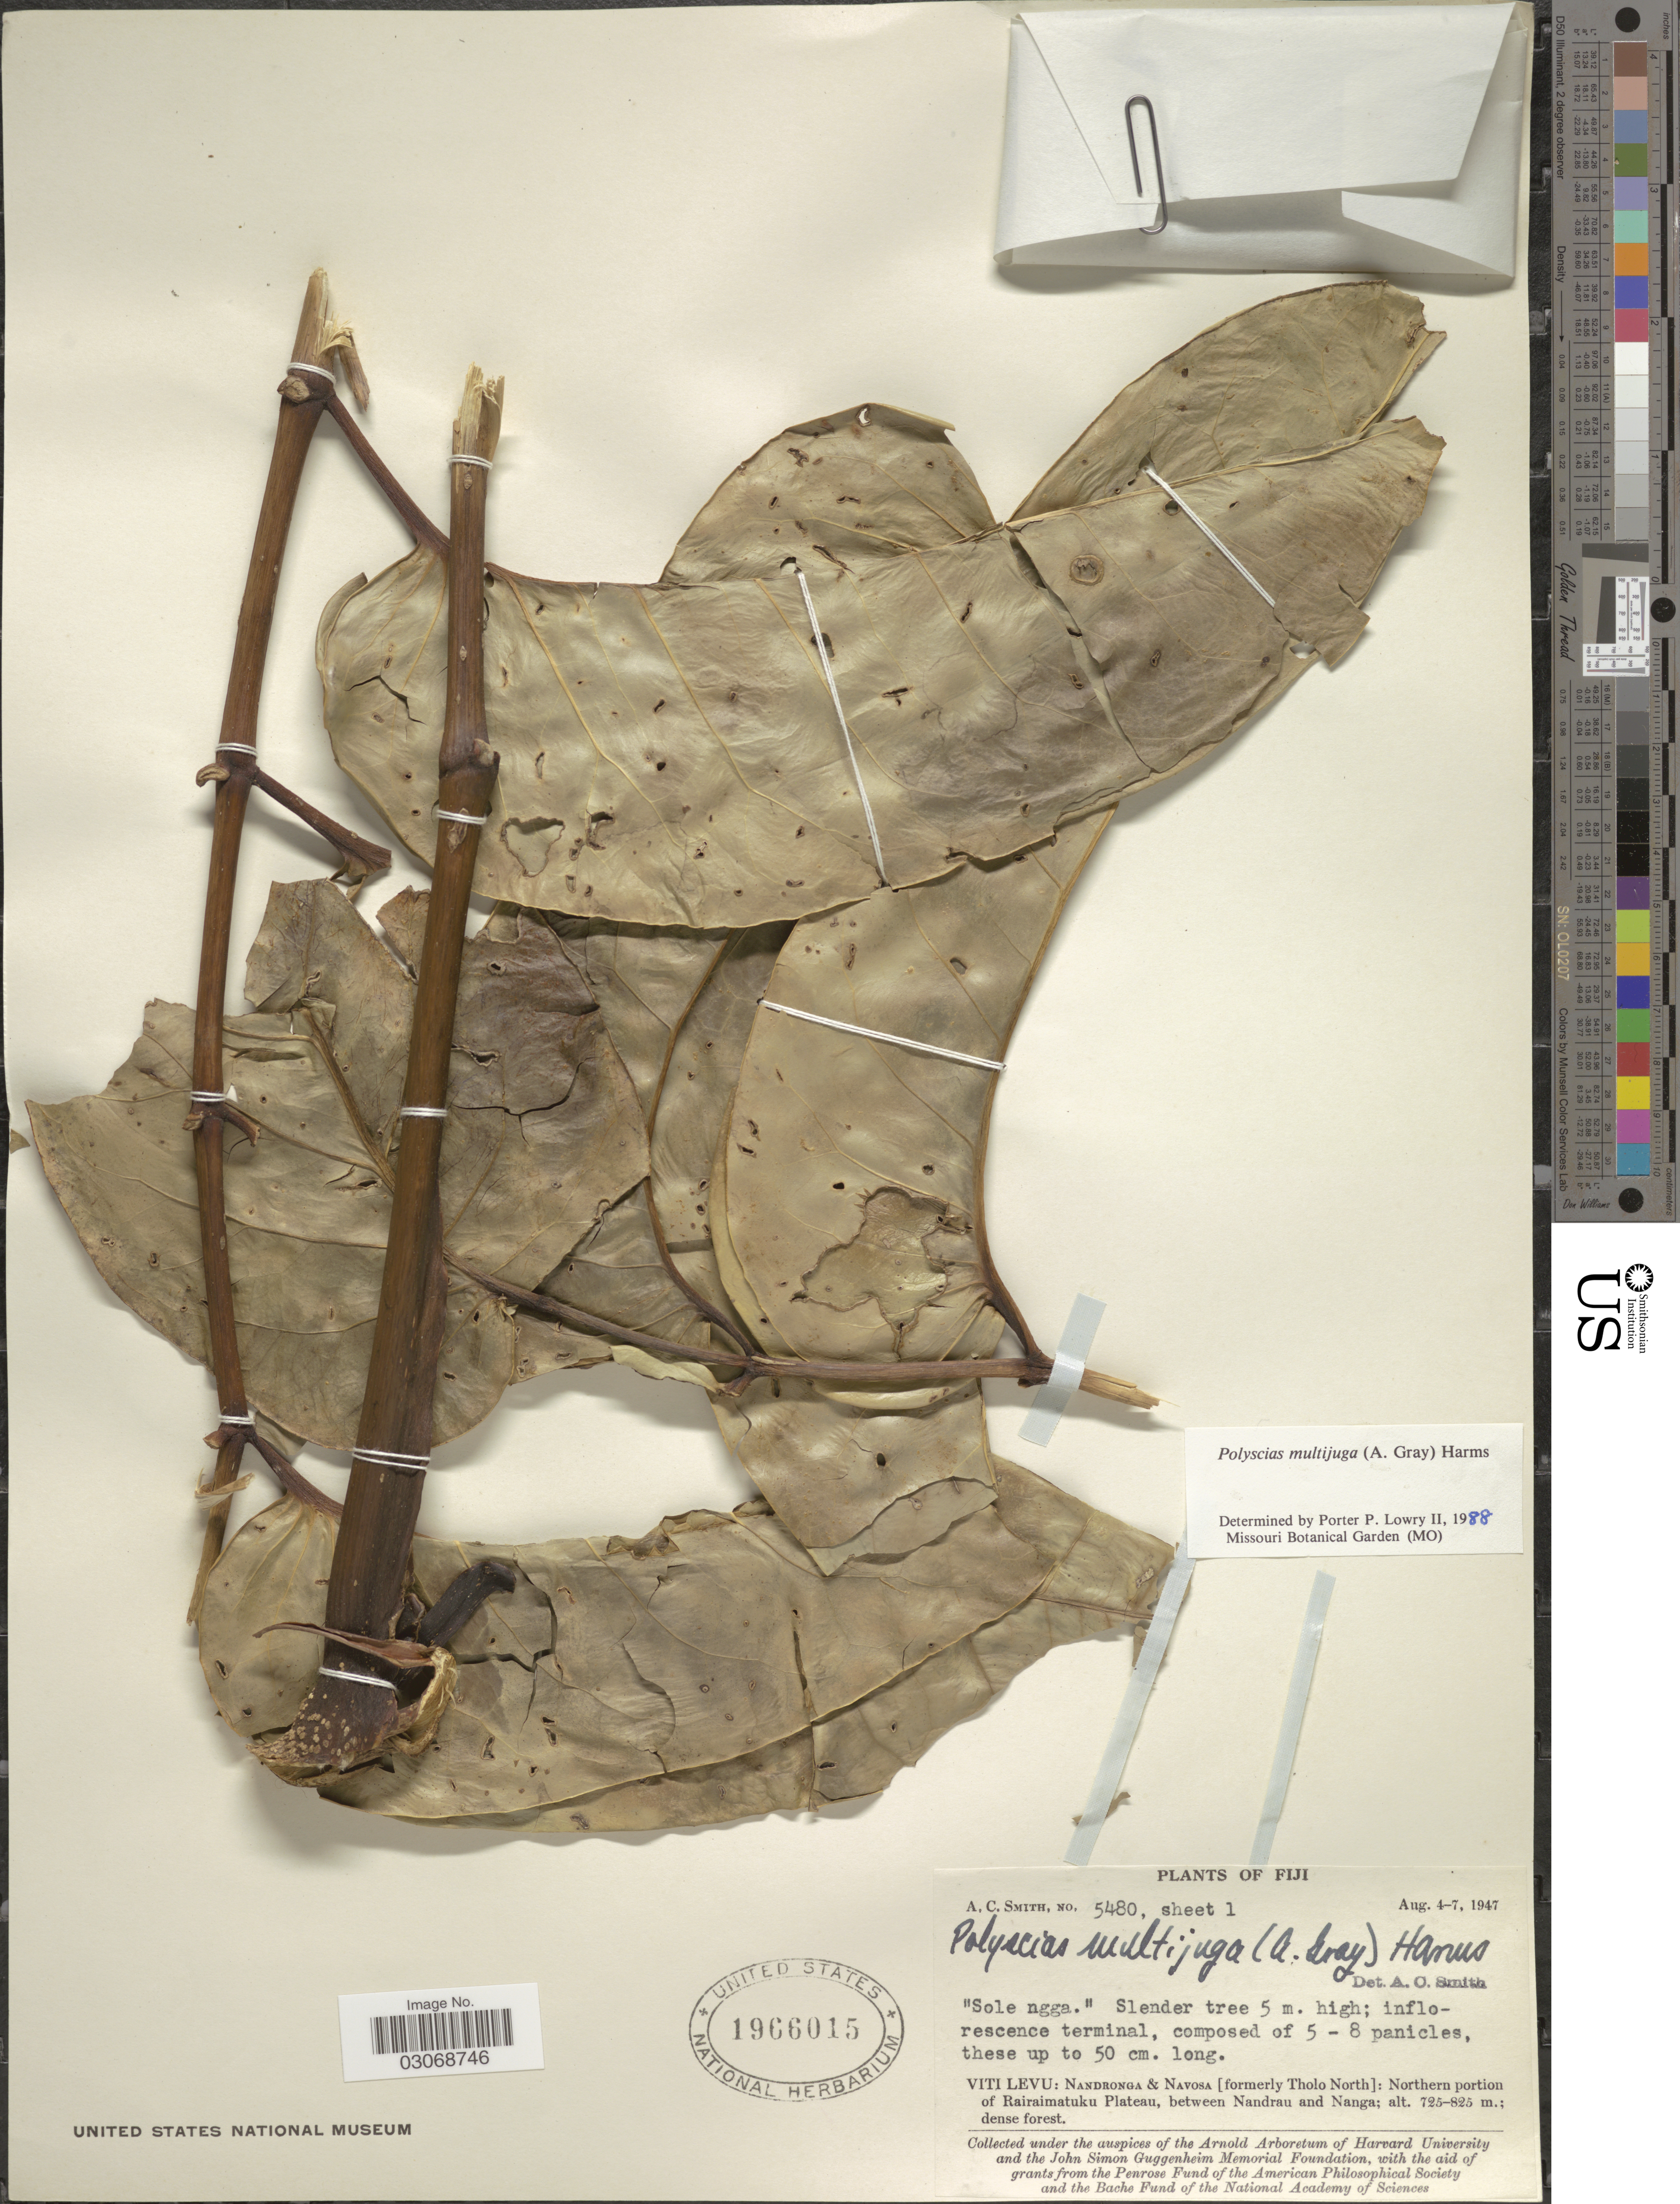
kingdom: Plantae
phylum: Tracheophyta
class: Magnoliopsida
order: Apiales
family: Araliaceae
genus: Polyscias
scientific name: Polyscias multijuga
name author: Harms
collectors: A. C. Smith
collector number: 5480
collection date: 1947-08-04/1947-08-07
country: Fiji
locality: Viti Levu: Nandronga & Navosa [formerly Tholo North]: Northern portion of Rairaimatuku Plateau, between Nandrau and Nanga.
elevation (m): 725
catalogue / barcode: US 1966015